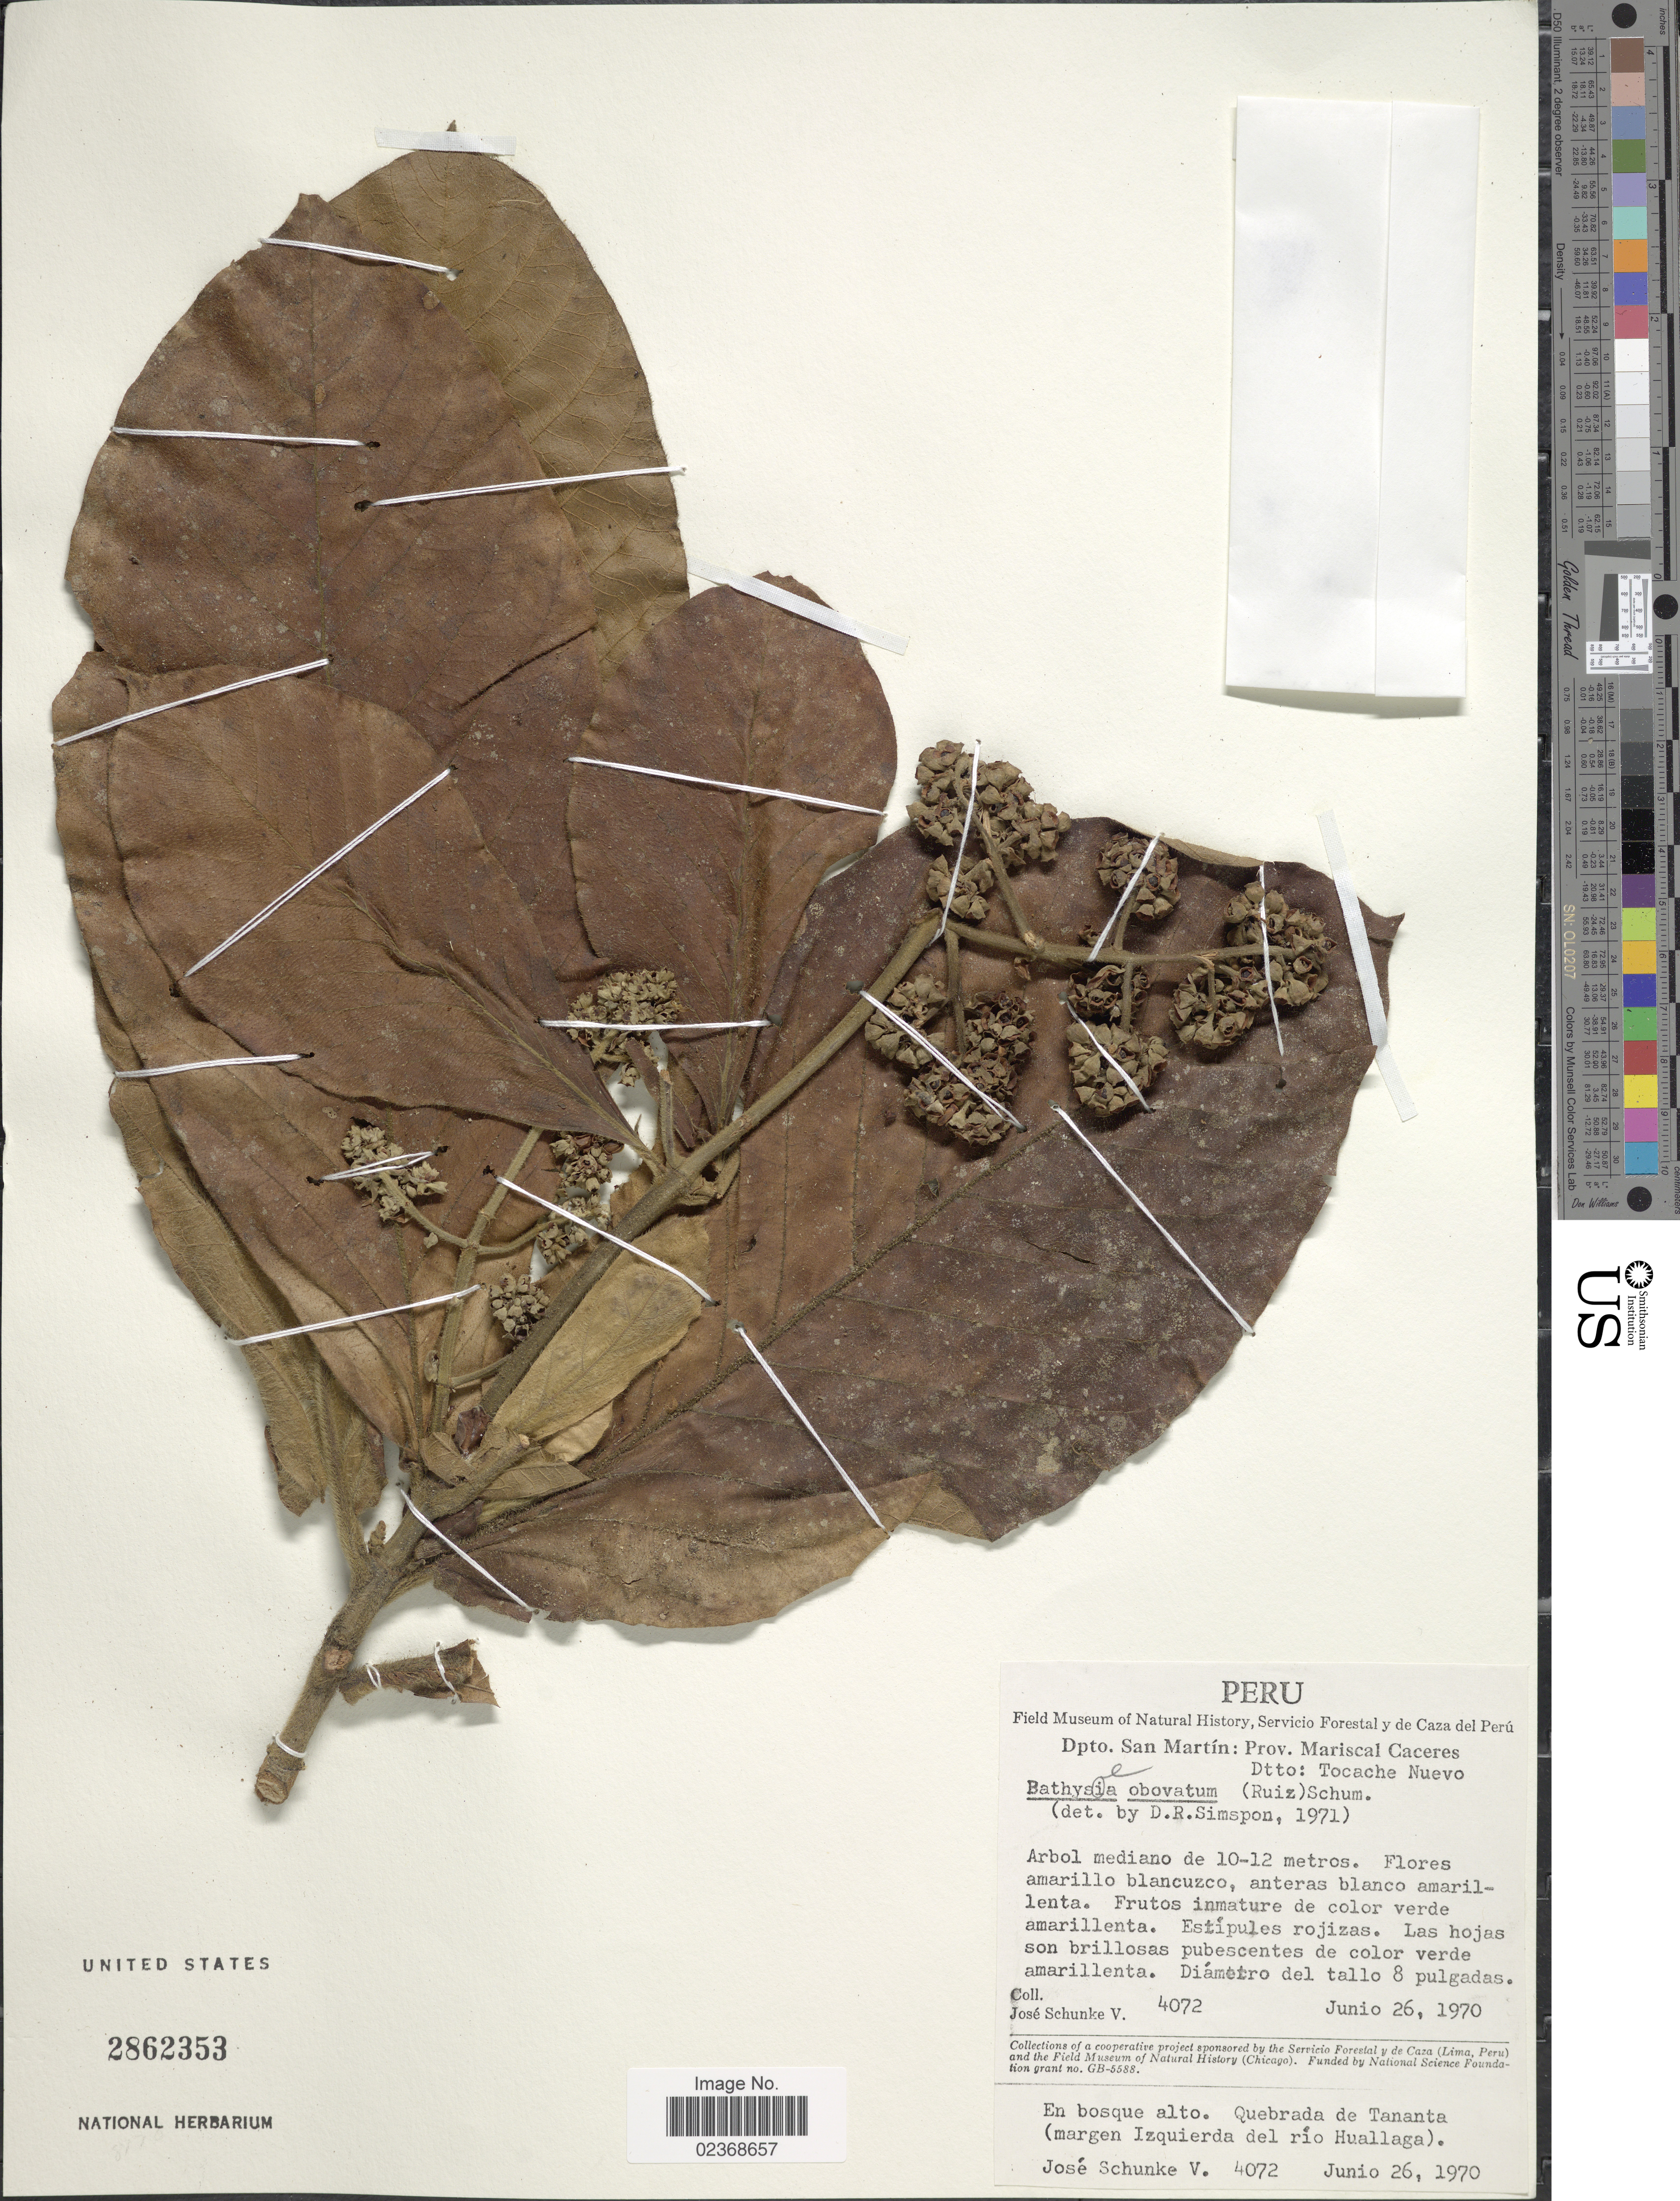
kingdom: Plantae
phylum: Tracheophyta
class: Magnoliopsida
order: Gentianales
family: Rubiaceae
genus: Schizocalyx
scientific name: Schizocalyx obovatus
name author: (K. Schum. ex Standl.) Kainul. & B. Bremer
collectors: J. Schunke Vigo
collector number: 4072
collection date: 1970-06-26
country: Peru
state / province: San Martín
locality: Prov. Mariscal Cacaeres, Dtto. Tocache Nuevo, En bosque alto. Quebrada de Tananta (margen Izuierda del rio Huallaga)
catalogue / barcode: US 2862353